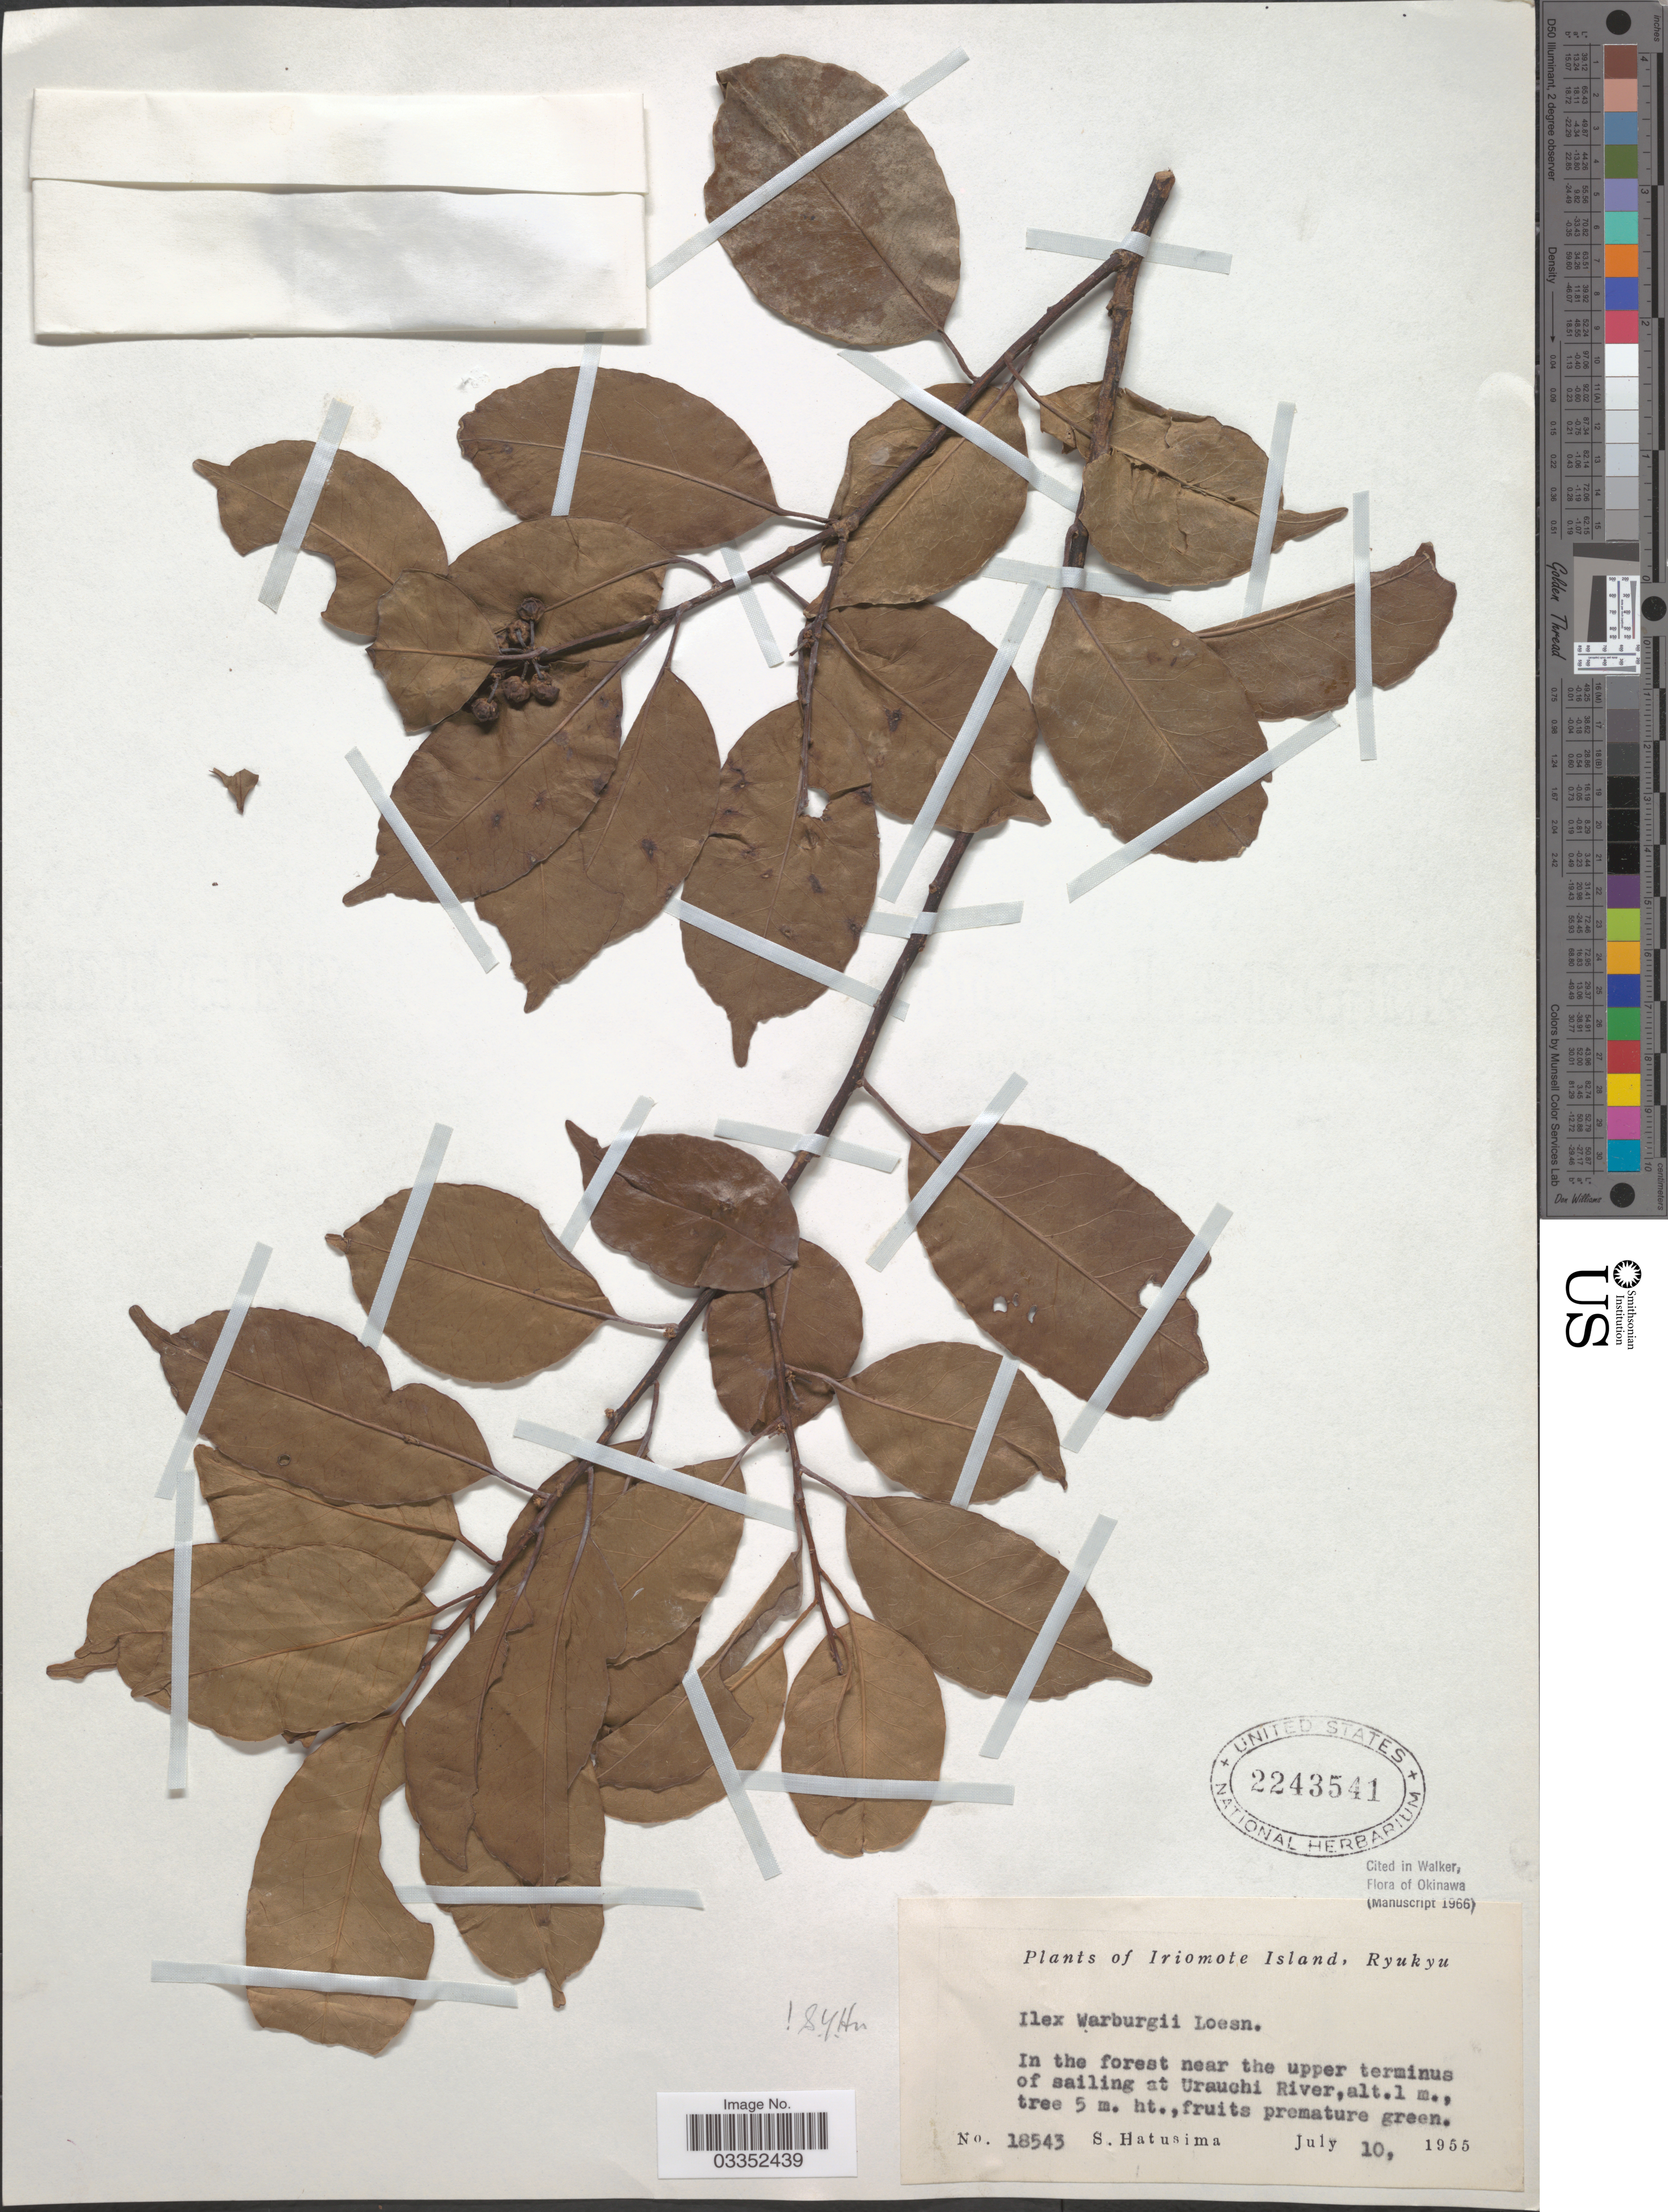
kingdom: Plantae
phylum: Tracheophyta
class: Magnoliopsida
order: Aquifoliales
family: Aquifoliaceae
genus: Ilex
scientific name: Ilex warburgii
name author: Loes.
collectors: S. Hatusima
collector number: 18543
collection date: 1955-07-10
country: Japan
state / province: Okinawa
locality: Iriomote Island, Ryukyu, In the forest near the upper terminus of sailing at Urauchi River.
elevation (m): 1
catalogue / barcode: US 2243541